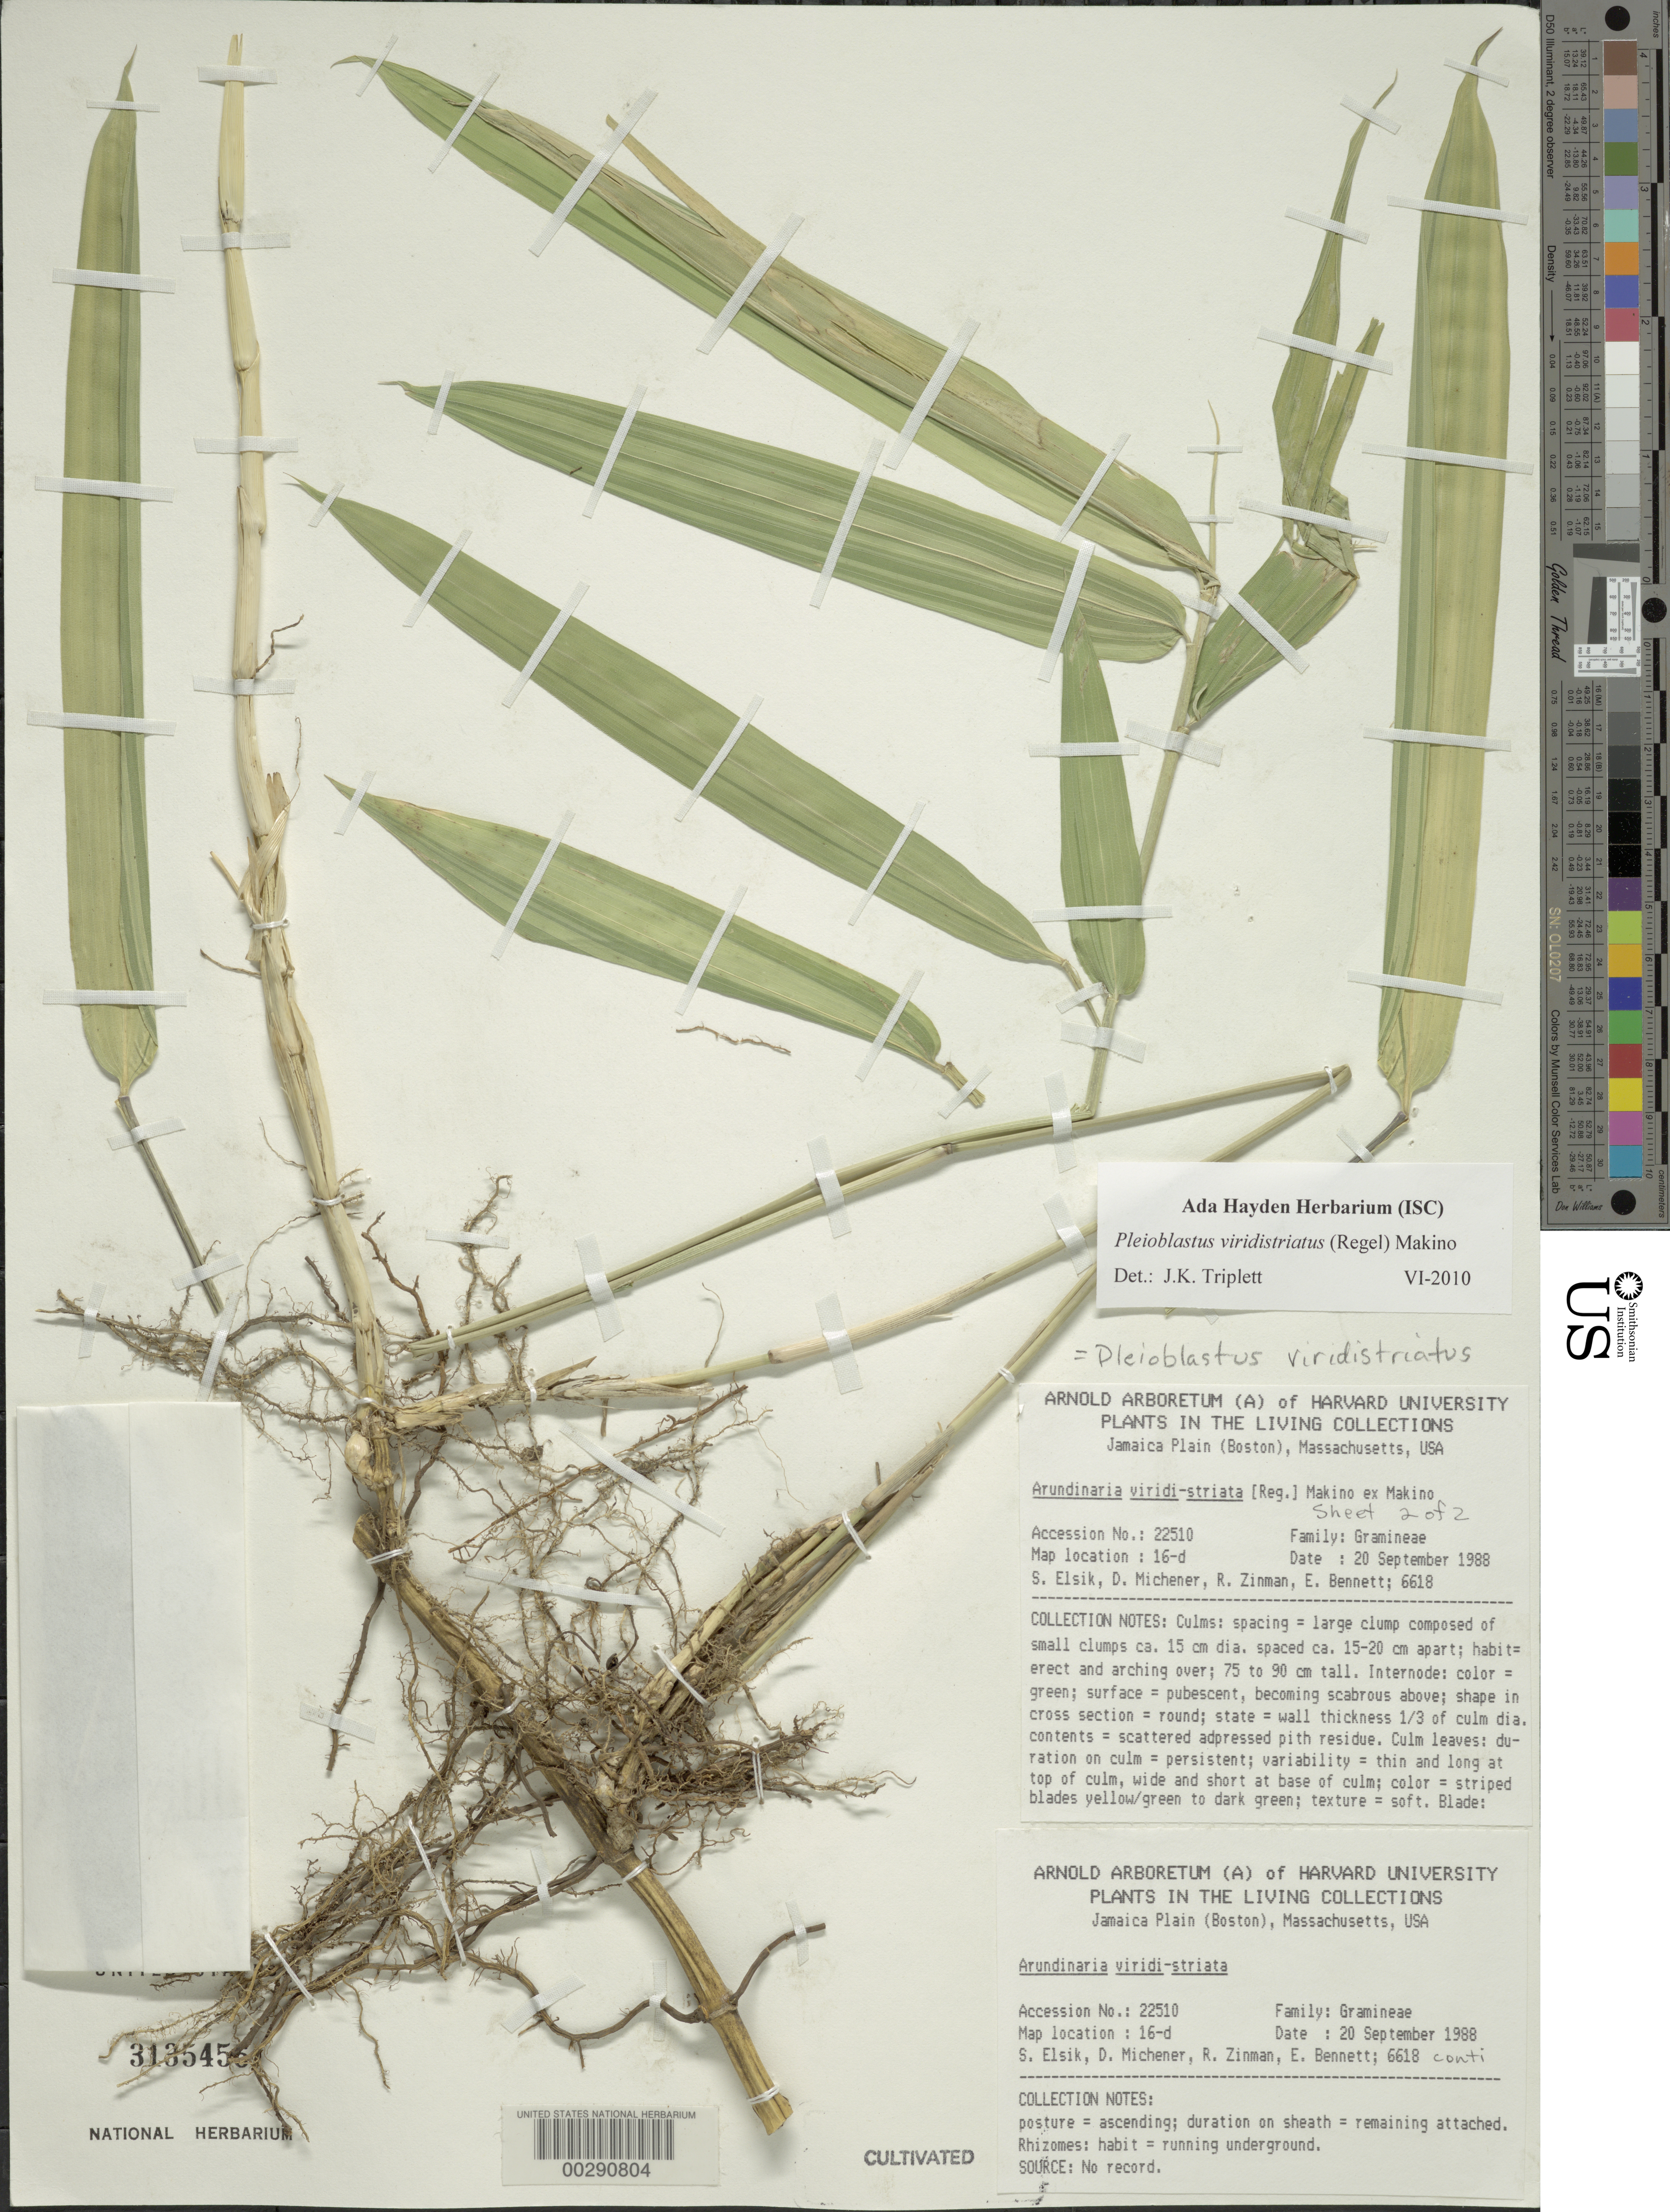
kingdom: Plantae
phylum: Tracheophyta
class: Liliopsida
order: Poales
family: Poaceae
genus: Pleioblastus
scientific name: Pleioblastus viridistriatus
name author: (Regel) Makino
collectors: S. Elsik, D. Michener, R. Zinman & E. Bennett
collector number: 6618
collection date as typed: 20 Sep 1988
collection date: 1988-09-20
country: United States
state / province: Florida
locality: Southern Florida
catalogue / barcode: US 3135456